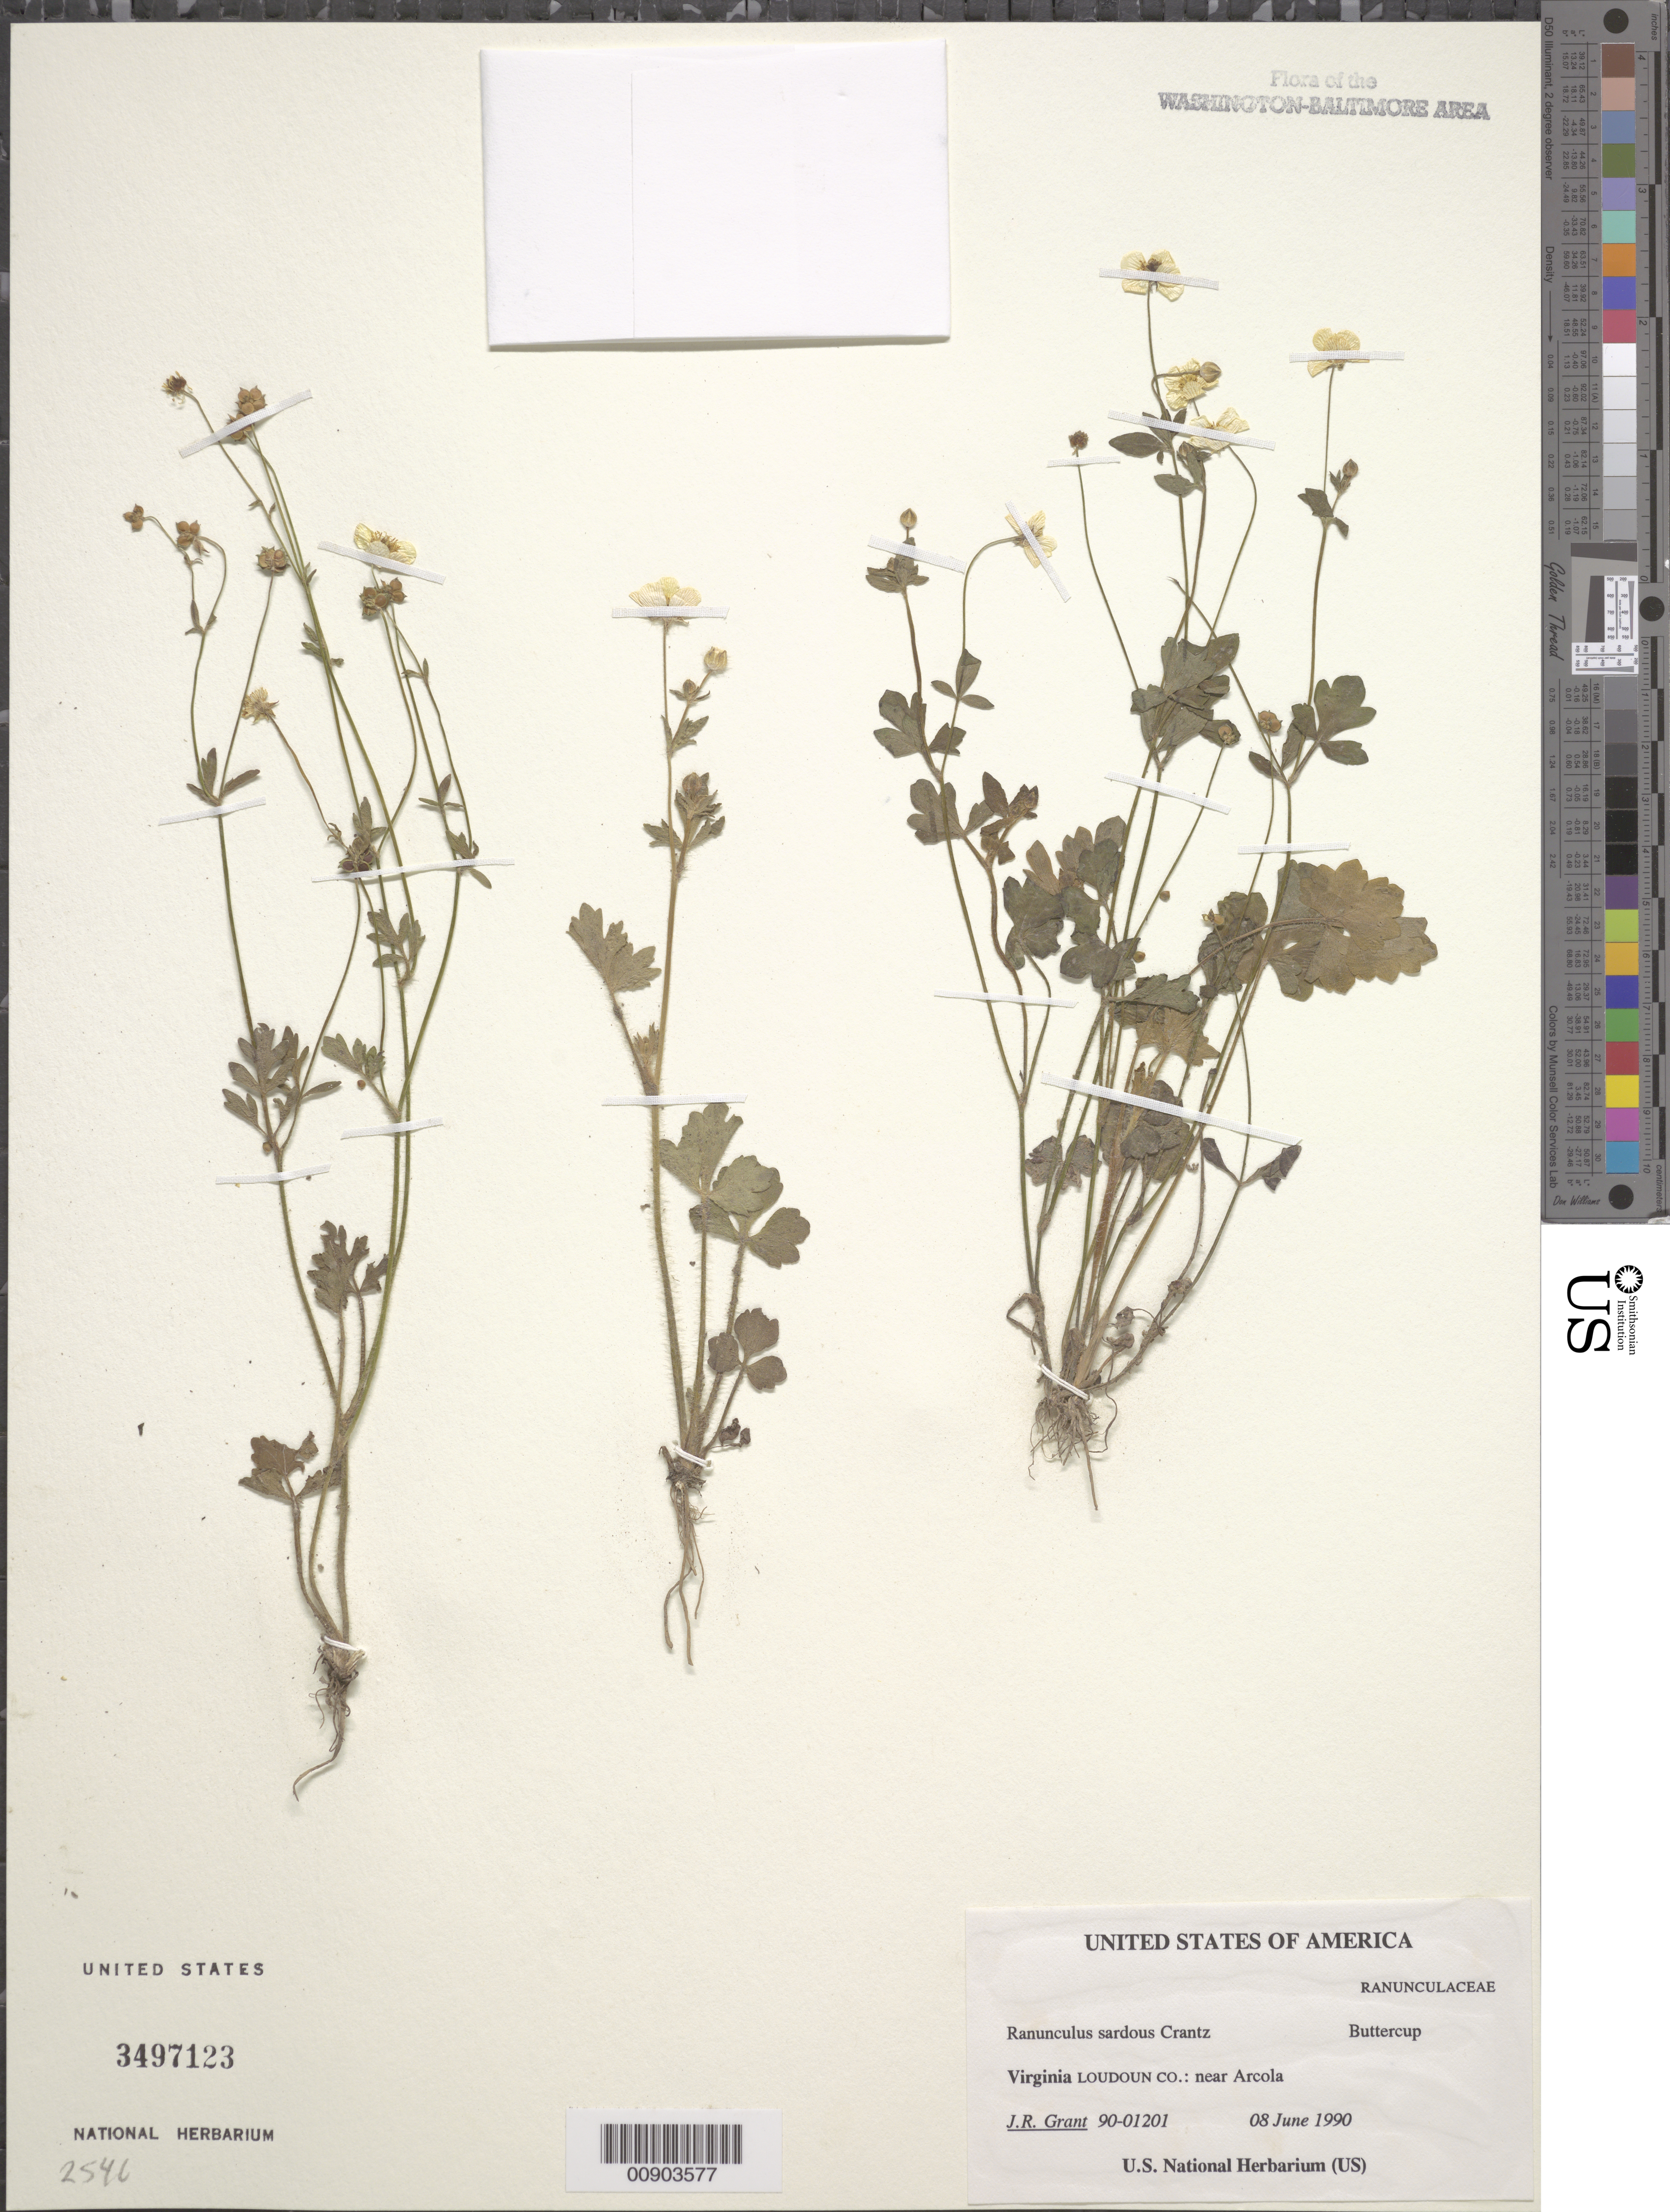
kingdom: Plantae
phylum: Tracheophyta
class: Magnoliopsida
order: Ranunculales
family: Ranunculaceae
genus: Ranunculus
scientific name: Ranunculus sardous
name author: Crantz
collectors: J. R. Grant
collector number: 90-01201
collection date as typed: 08 June 1990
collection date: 1990-06-08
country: United States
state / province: Virginia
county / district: Loudoun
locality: Near Arcola.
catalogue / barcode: US 3497123